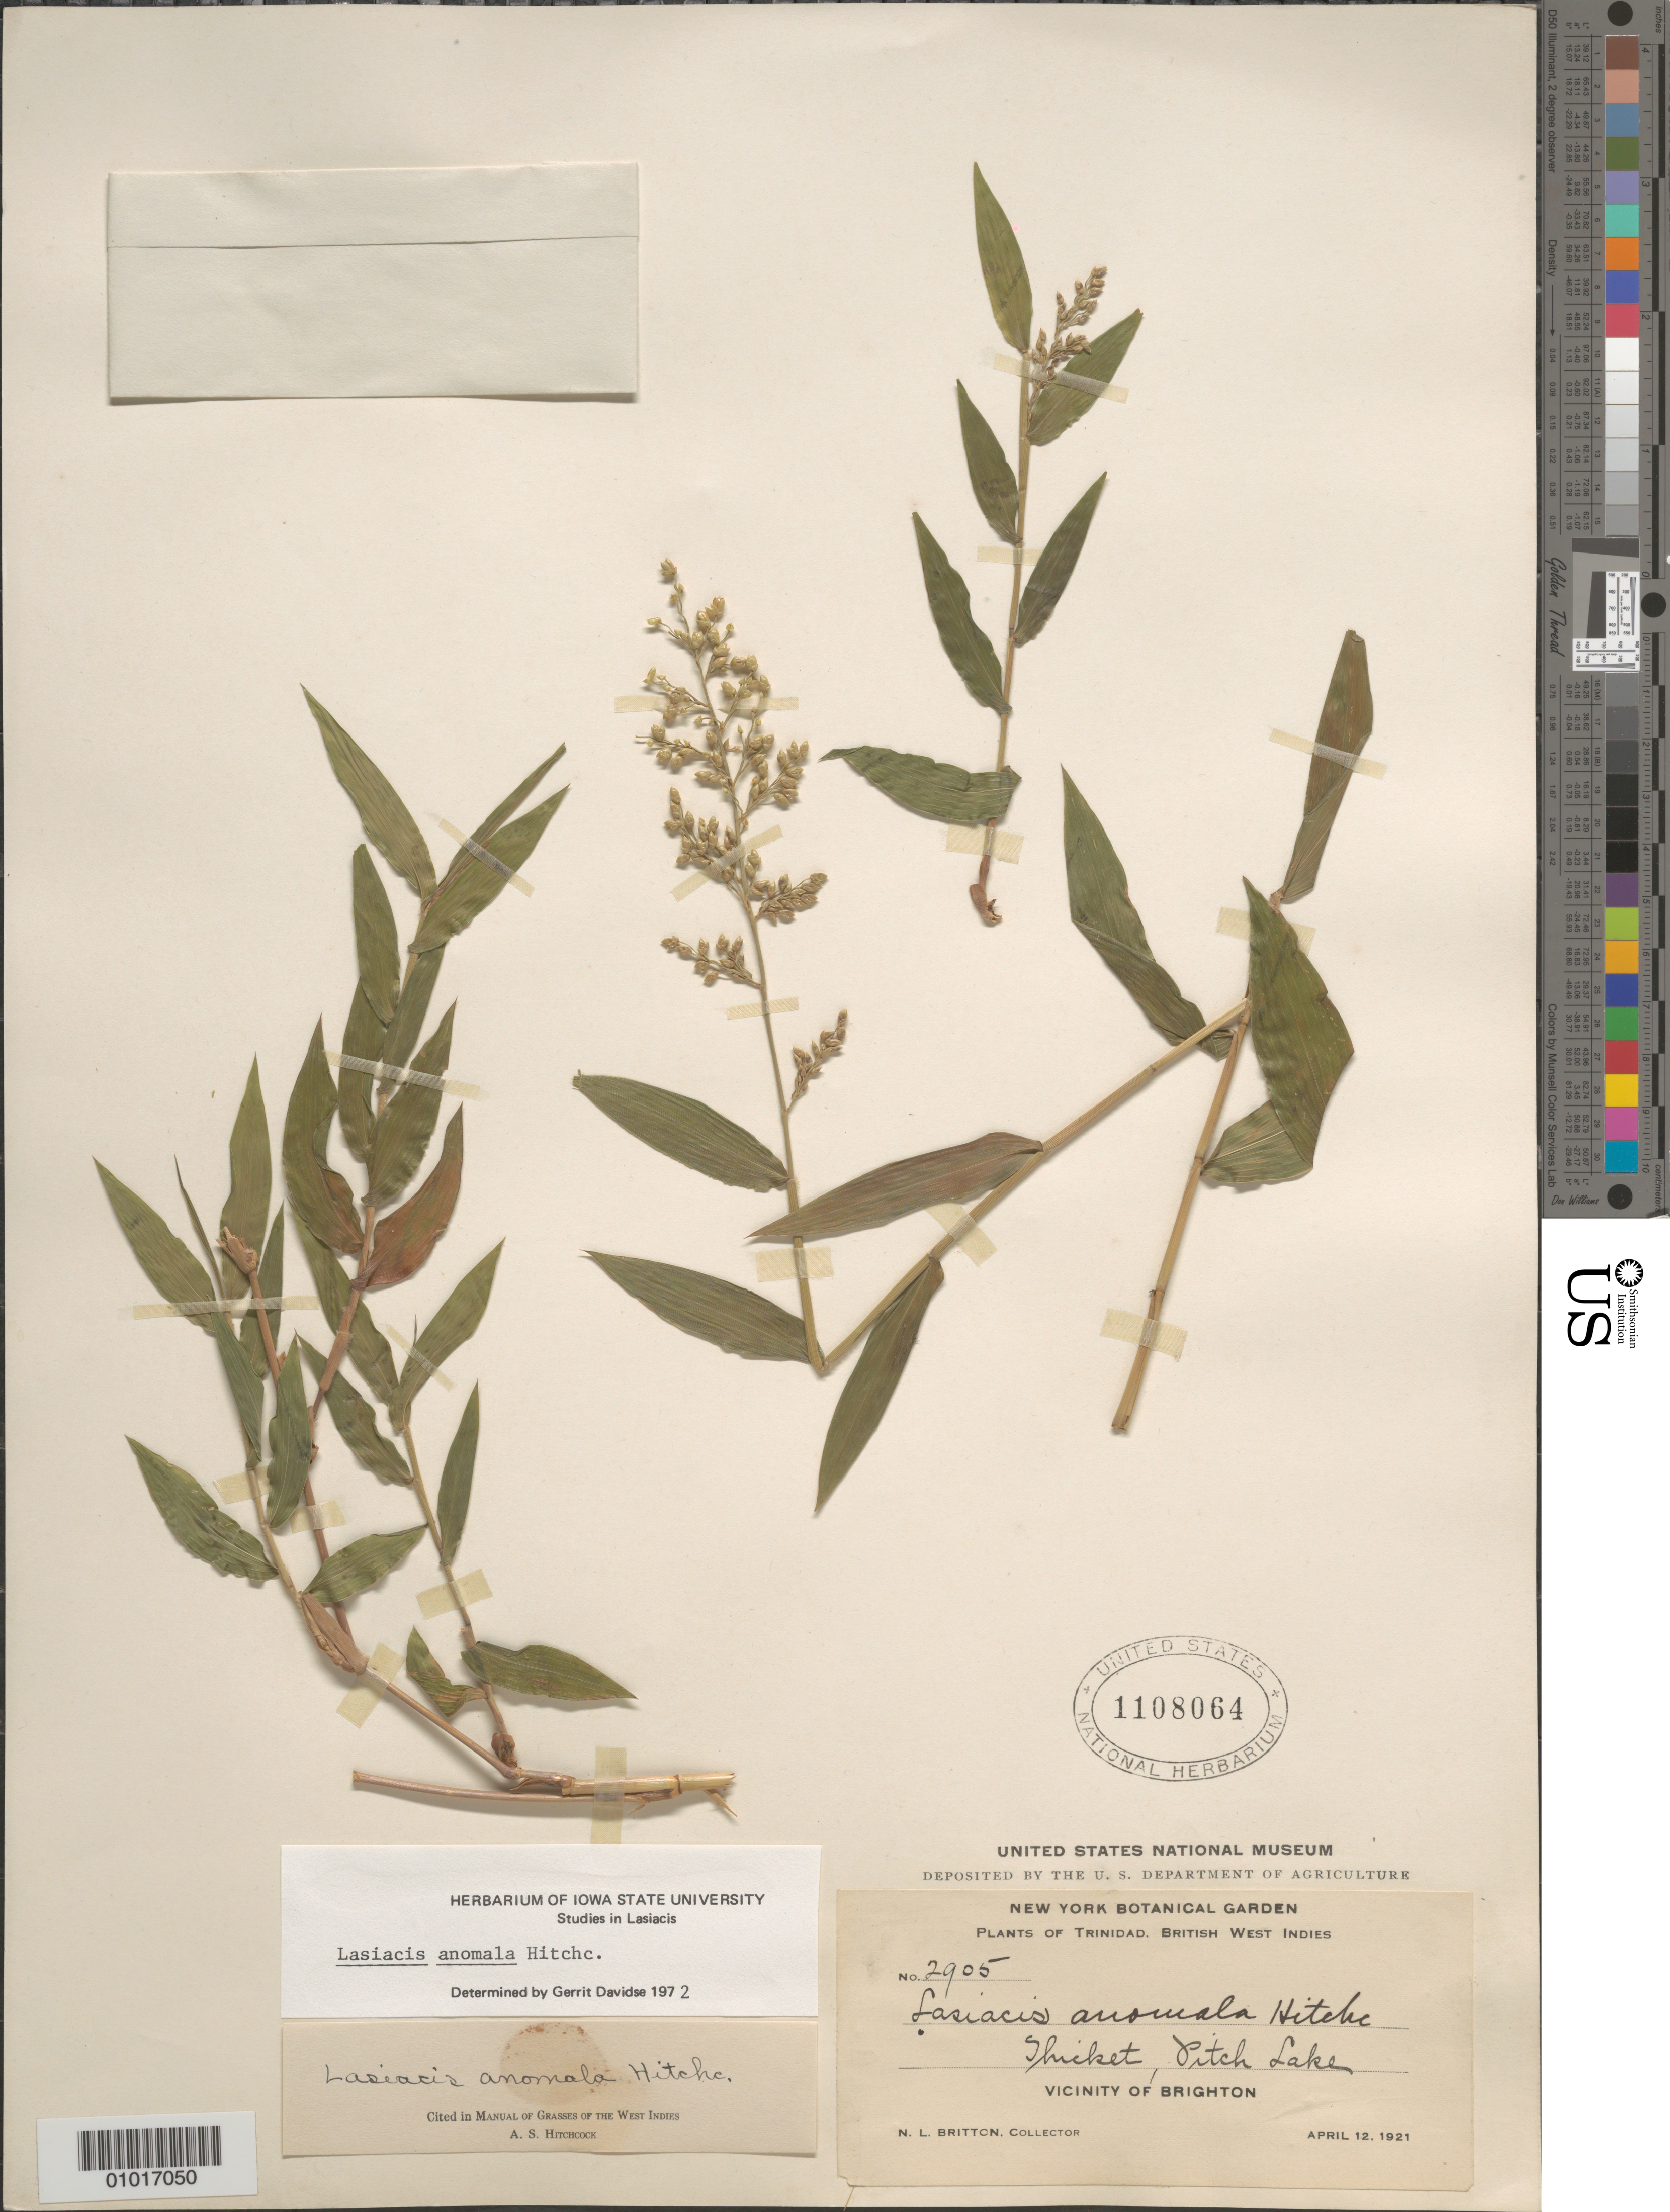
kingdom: Plantae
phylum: Tracheophyta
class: Liliopsida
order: Poales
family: Poaceae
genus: Lasiacis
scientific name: Lasiacis anomala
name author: Hitchc.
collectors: N. Britton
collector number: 2905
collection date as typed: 12 Apr 1921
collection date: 1921-04-12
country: Trinidad and Tobago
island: Trinidad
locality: Shicket, Pitch Lake, vicinity of Brighton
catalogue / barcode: US 1108064